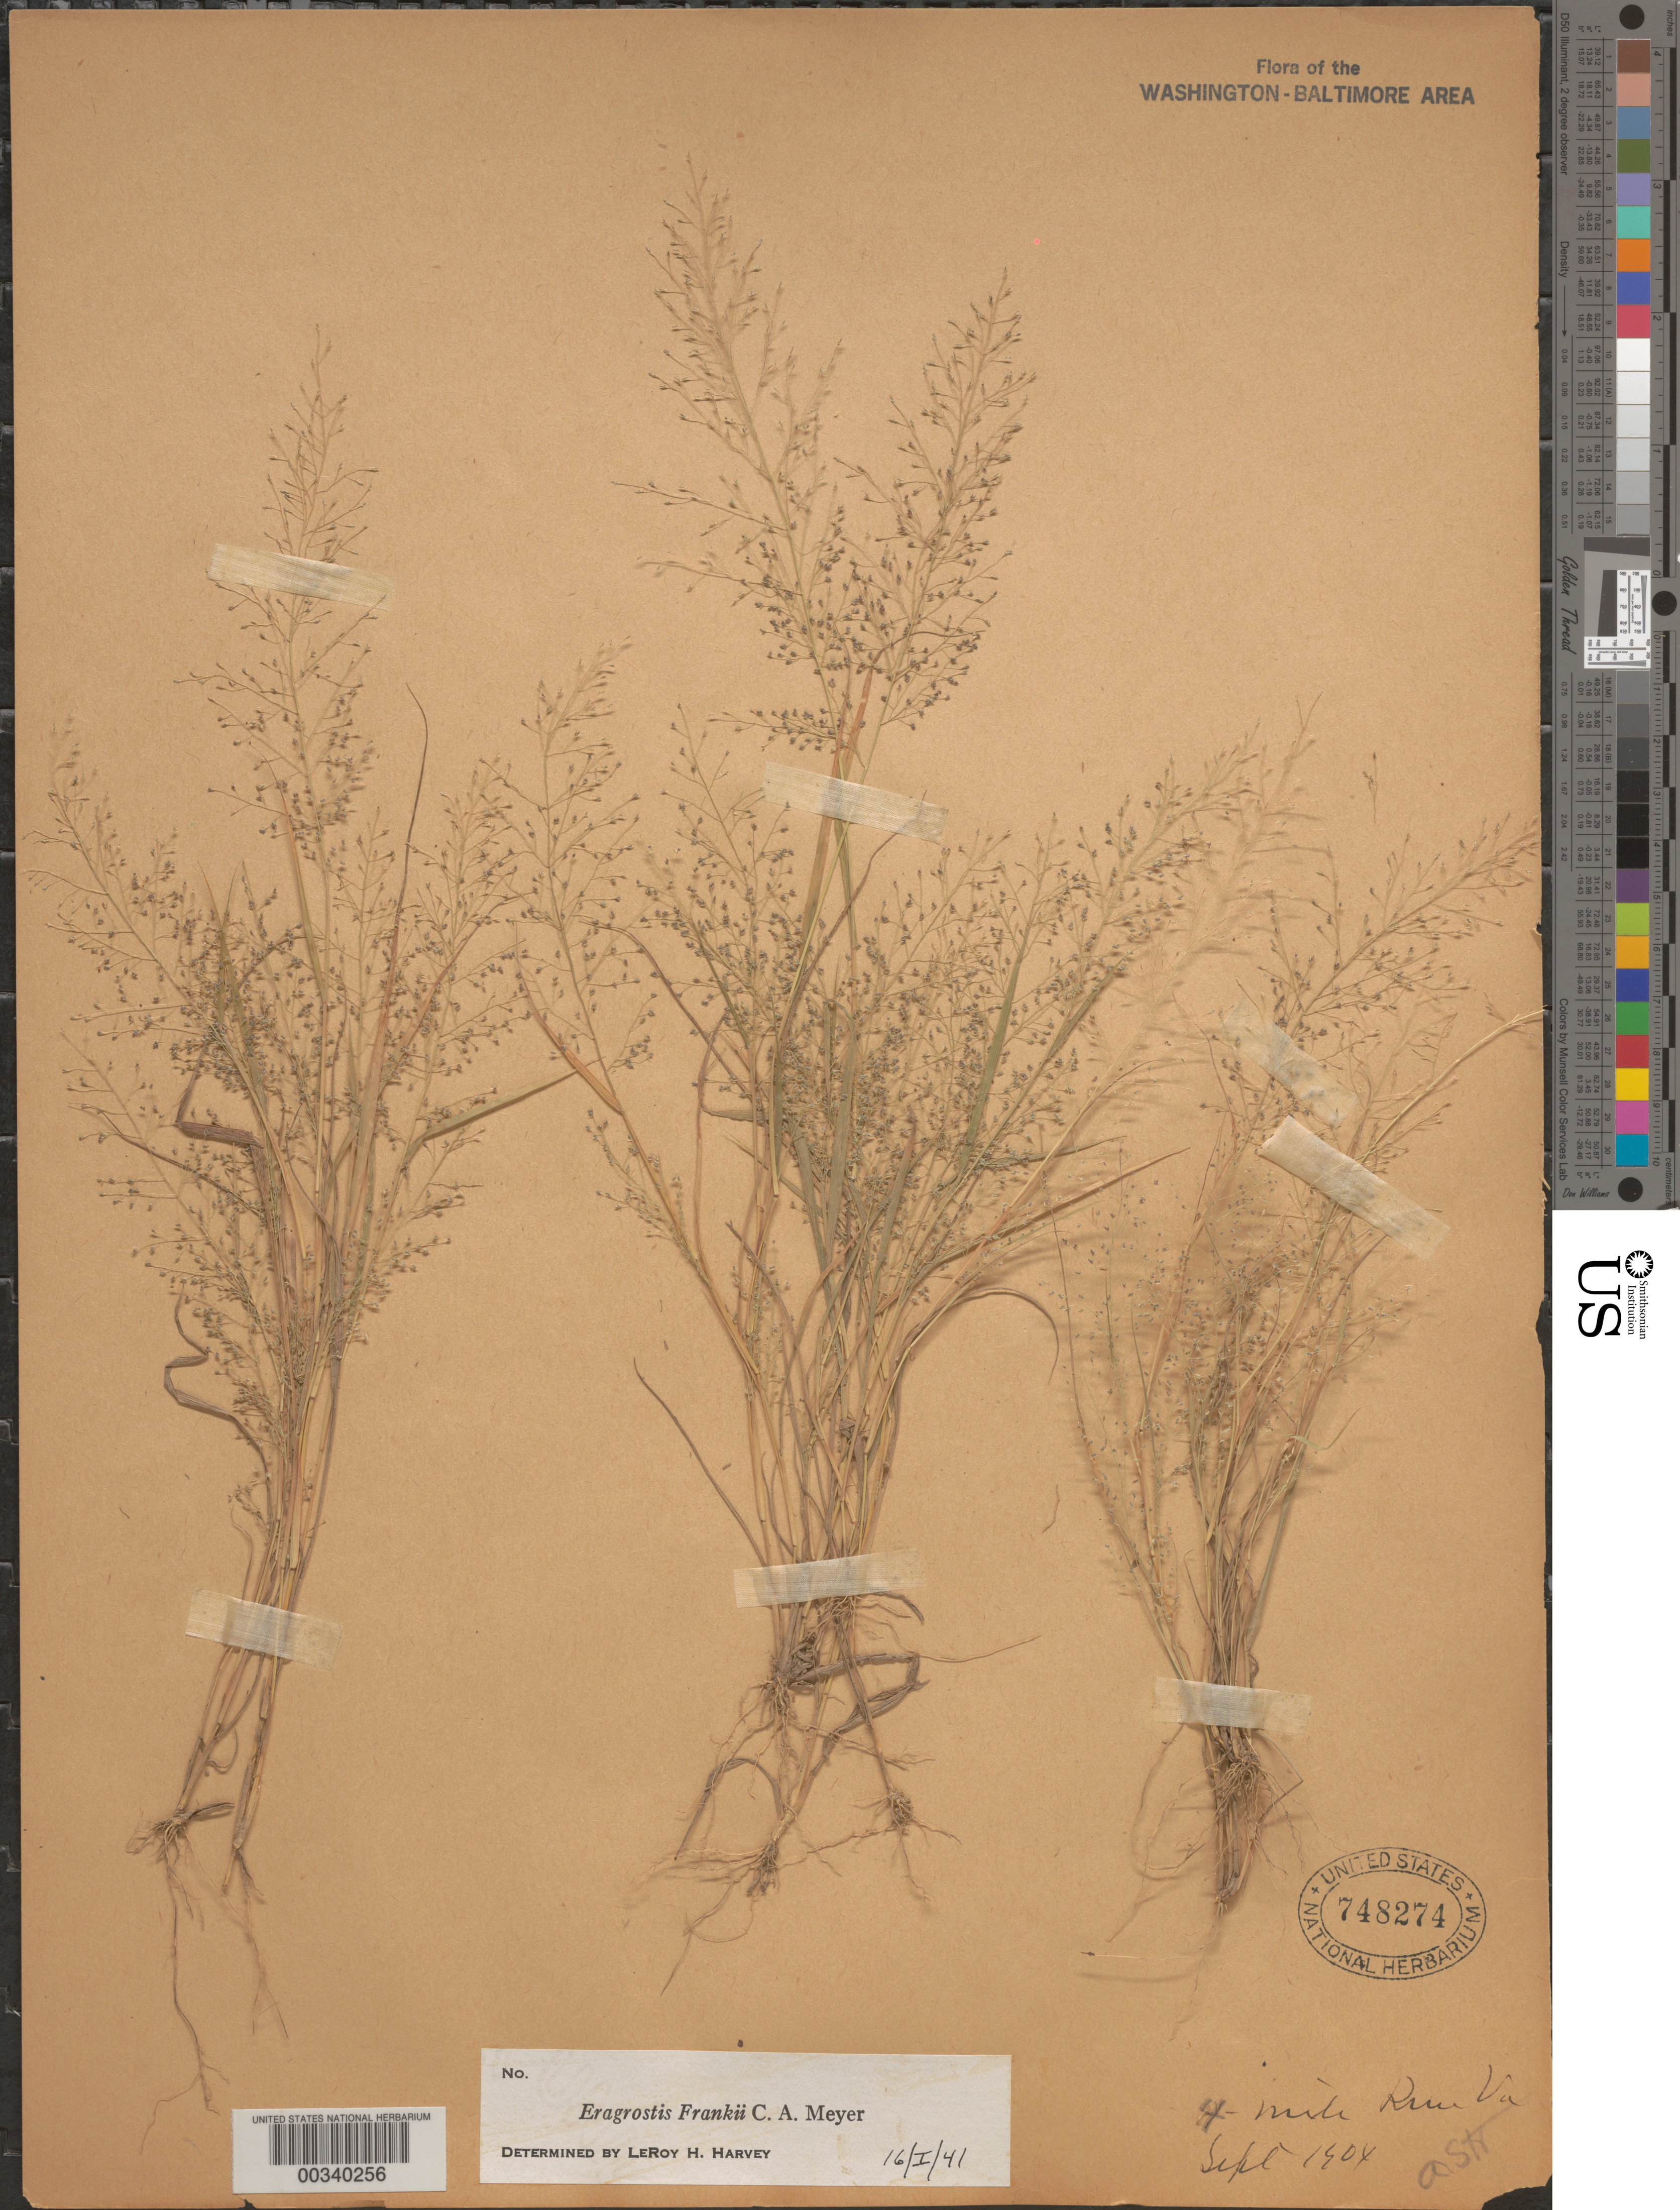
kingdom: Plantae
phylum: Tracheophyta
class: Liliopsida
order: Poales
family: Poaceae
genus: Eragrostis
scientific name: Eragrostis frankii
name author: C.A. Mey. ex Steud.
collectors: A. S. Hitchcock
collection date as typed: Sep 1904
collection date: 1904-09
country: United States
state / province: Virginia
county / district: Arlington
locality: Four Mile Run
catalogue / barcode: US 748274